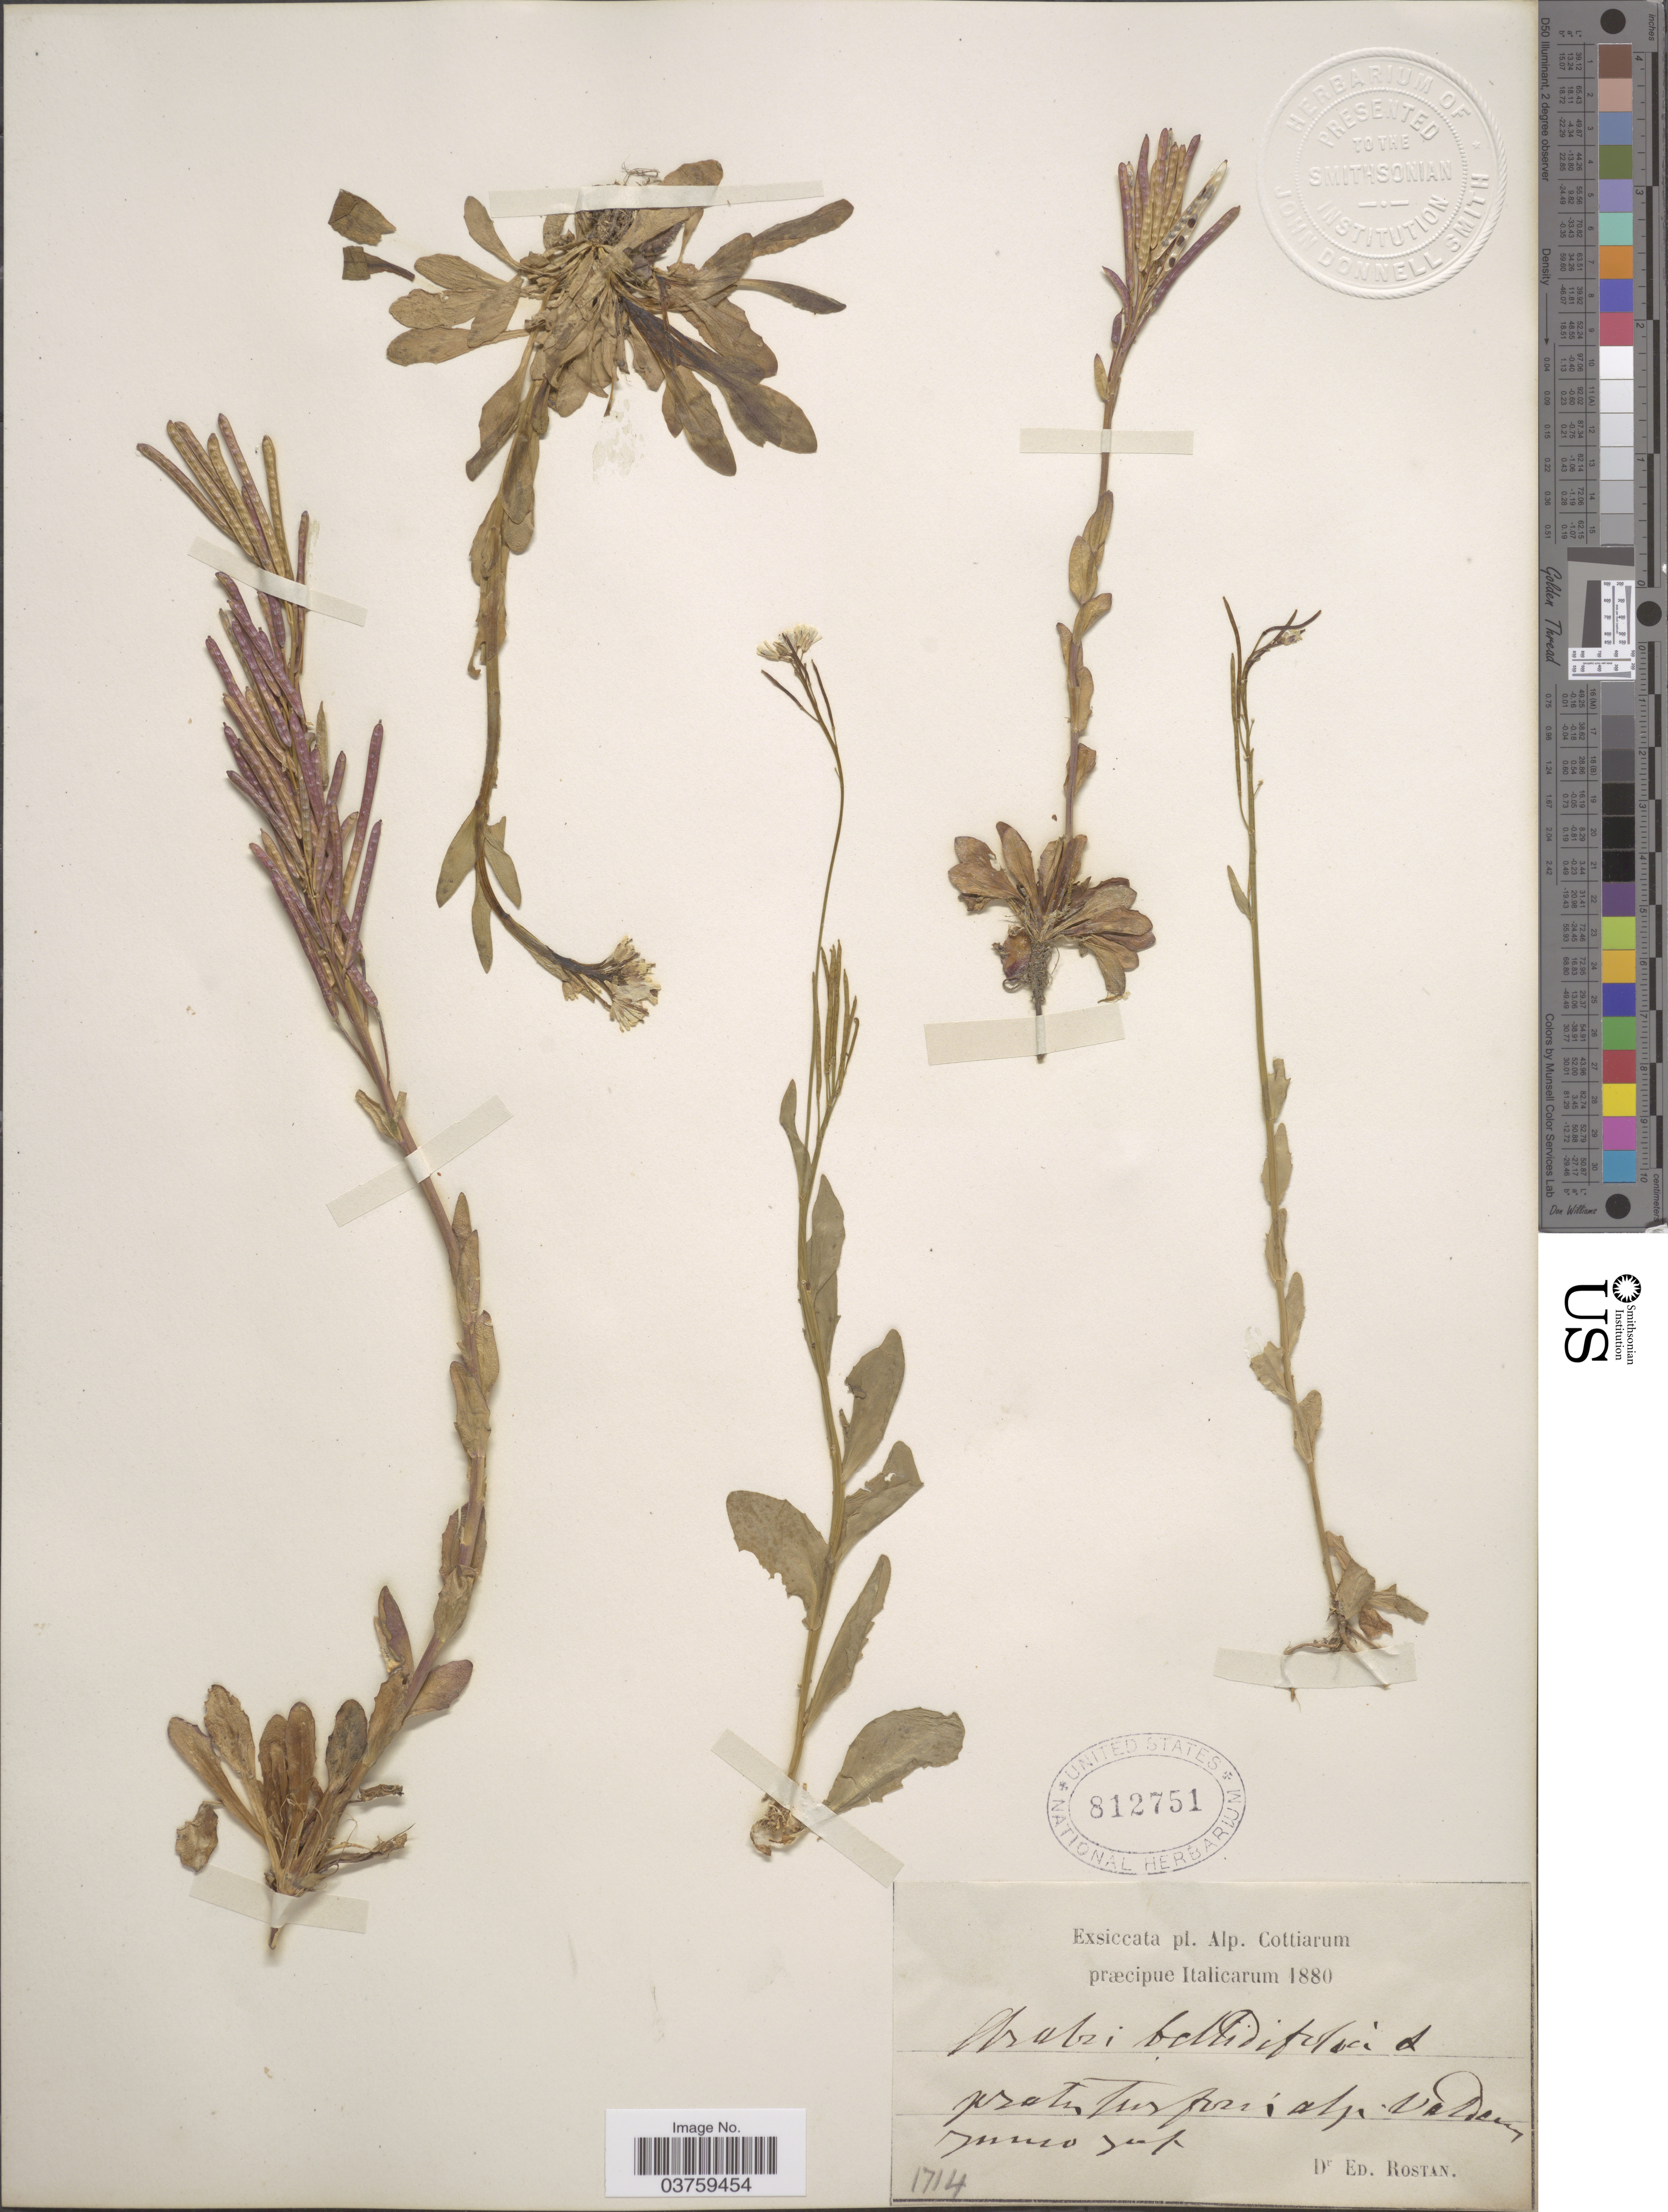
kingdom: Plantae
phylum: Tracheophyta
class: Magnoliopsida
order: Brassicales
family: Brassicaceae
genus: Arabis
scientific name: Arabis bellidifolia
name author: Crantz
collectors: E. Rostan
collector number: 1714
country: Italy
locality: Alp. Cottiarum præcipue Italicarum. Pratn Tuspri alp VaDeun.*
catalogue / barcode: US 812751